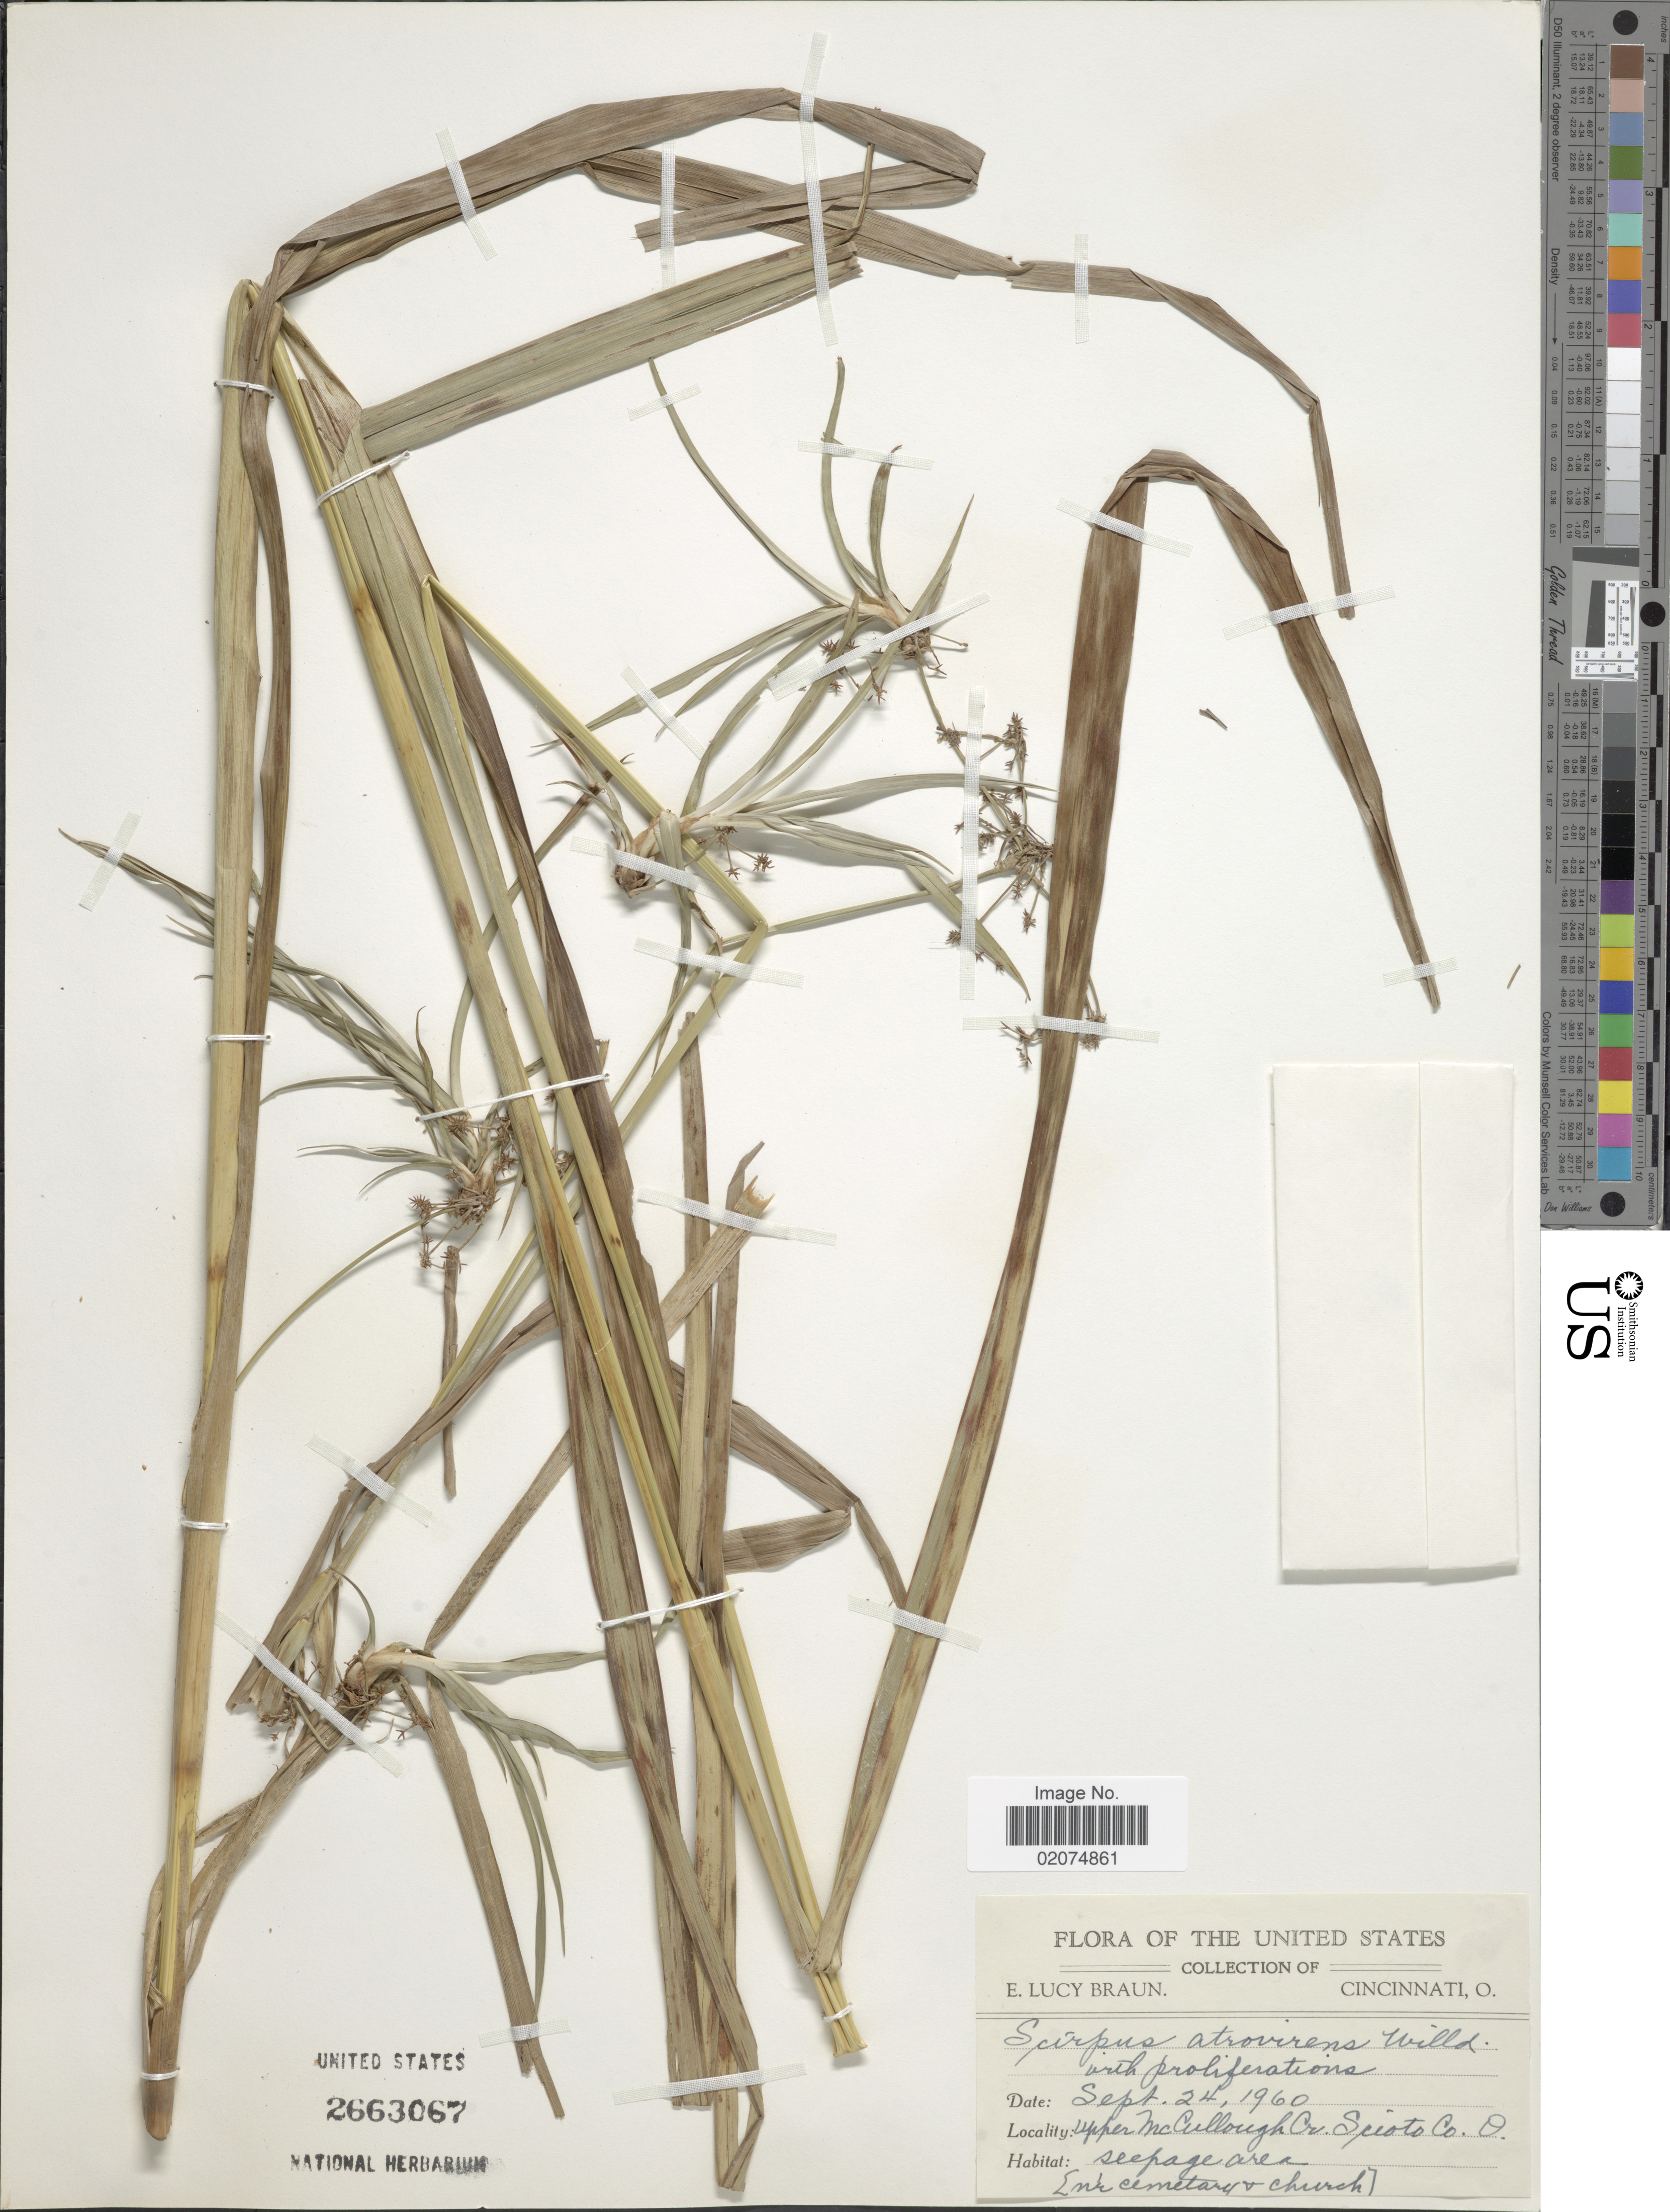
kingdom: Plantae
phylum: Tracheophyta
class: Liliopsida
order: Poales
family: Cyperaceae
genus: Scirpus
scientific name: Scirpus atrovirens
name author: Willd.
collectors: E. L. Braun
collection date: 1960-09-24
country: United States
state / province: Ohio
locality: Upper McCullough Co., Scioto Co., O.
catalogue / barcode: US 2663067